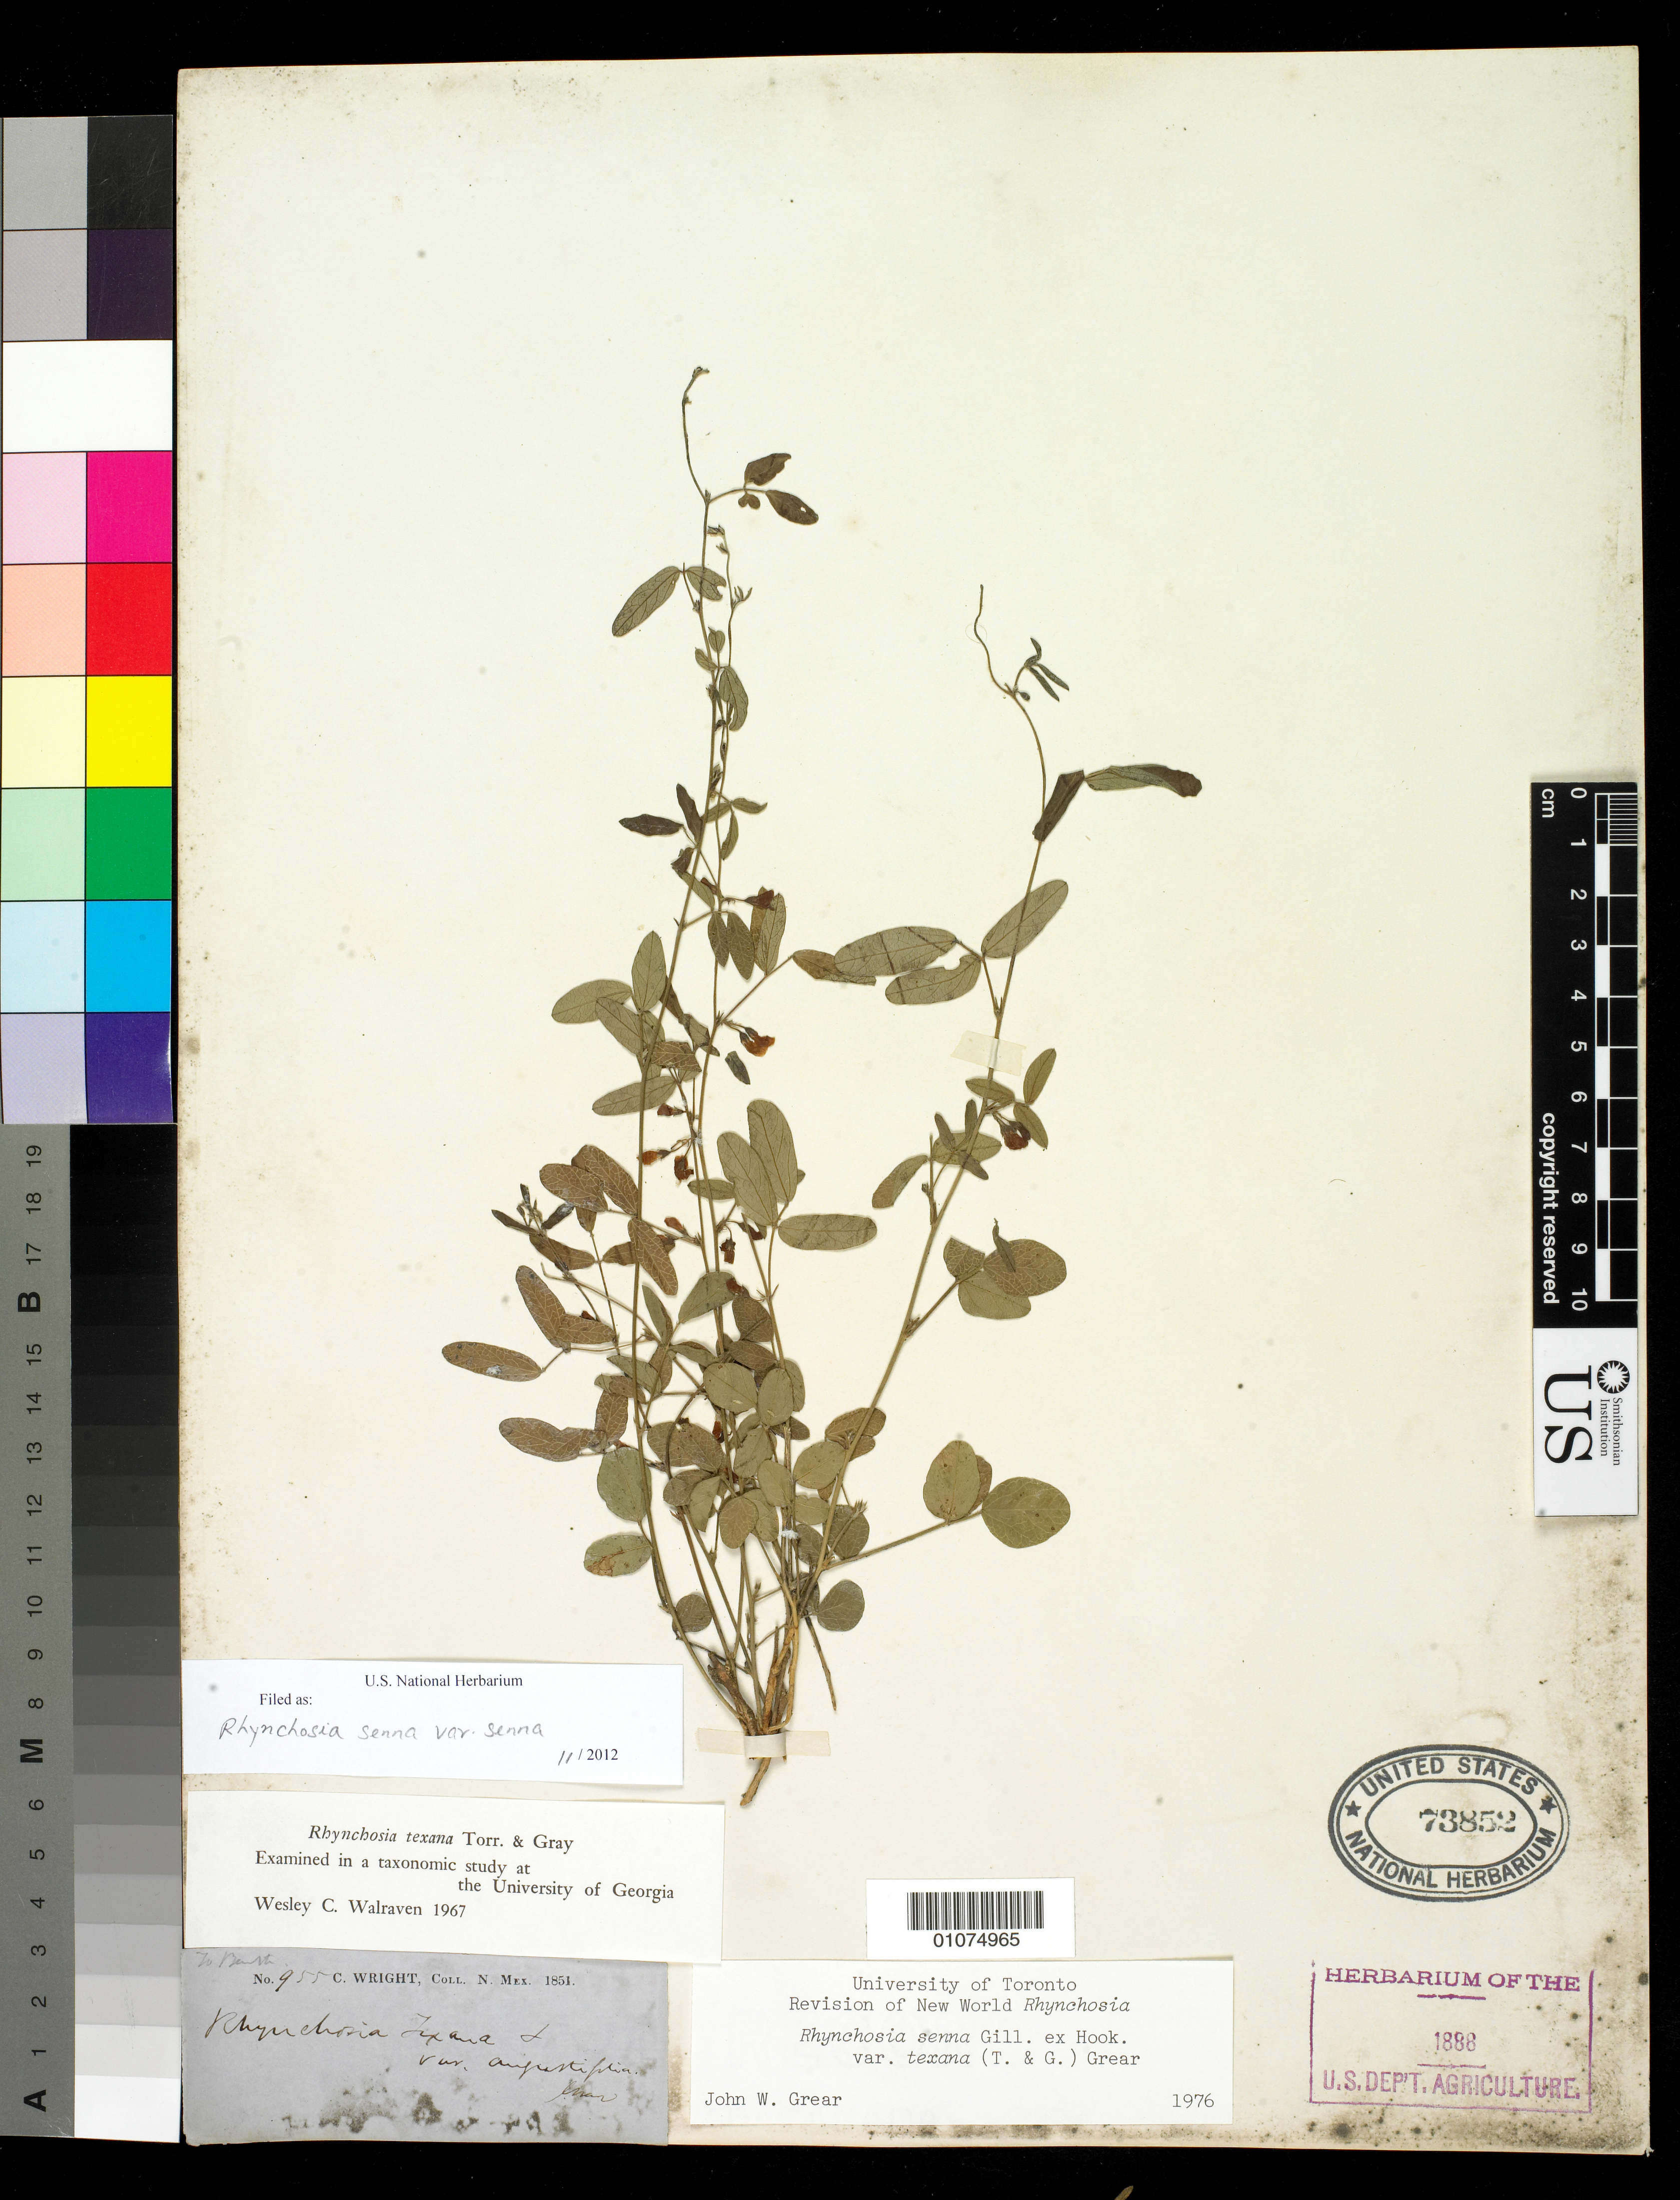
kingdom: Plantae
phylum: Tracheophyta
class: Magnoliopsida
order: Fabales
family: Fabaceae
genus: Rhynchosia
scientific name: Rhynchosia senna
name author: Gillies ex Hook.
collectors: C. Wright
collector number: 955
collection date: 1851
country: United States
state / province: New Mexico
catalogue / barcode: US 73852